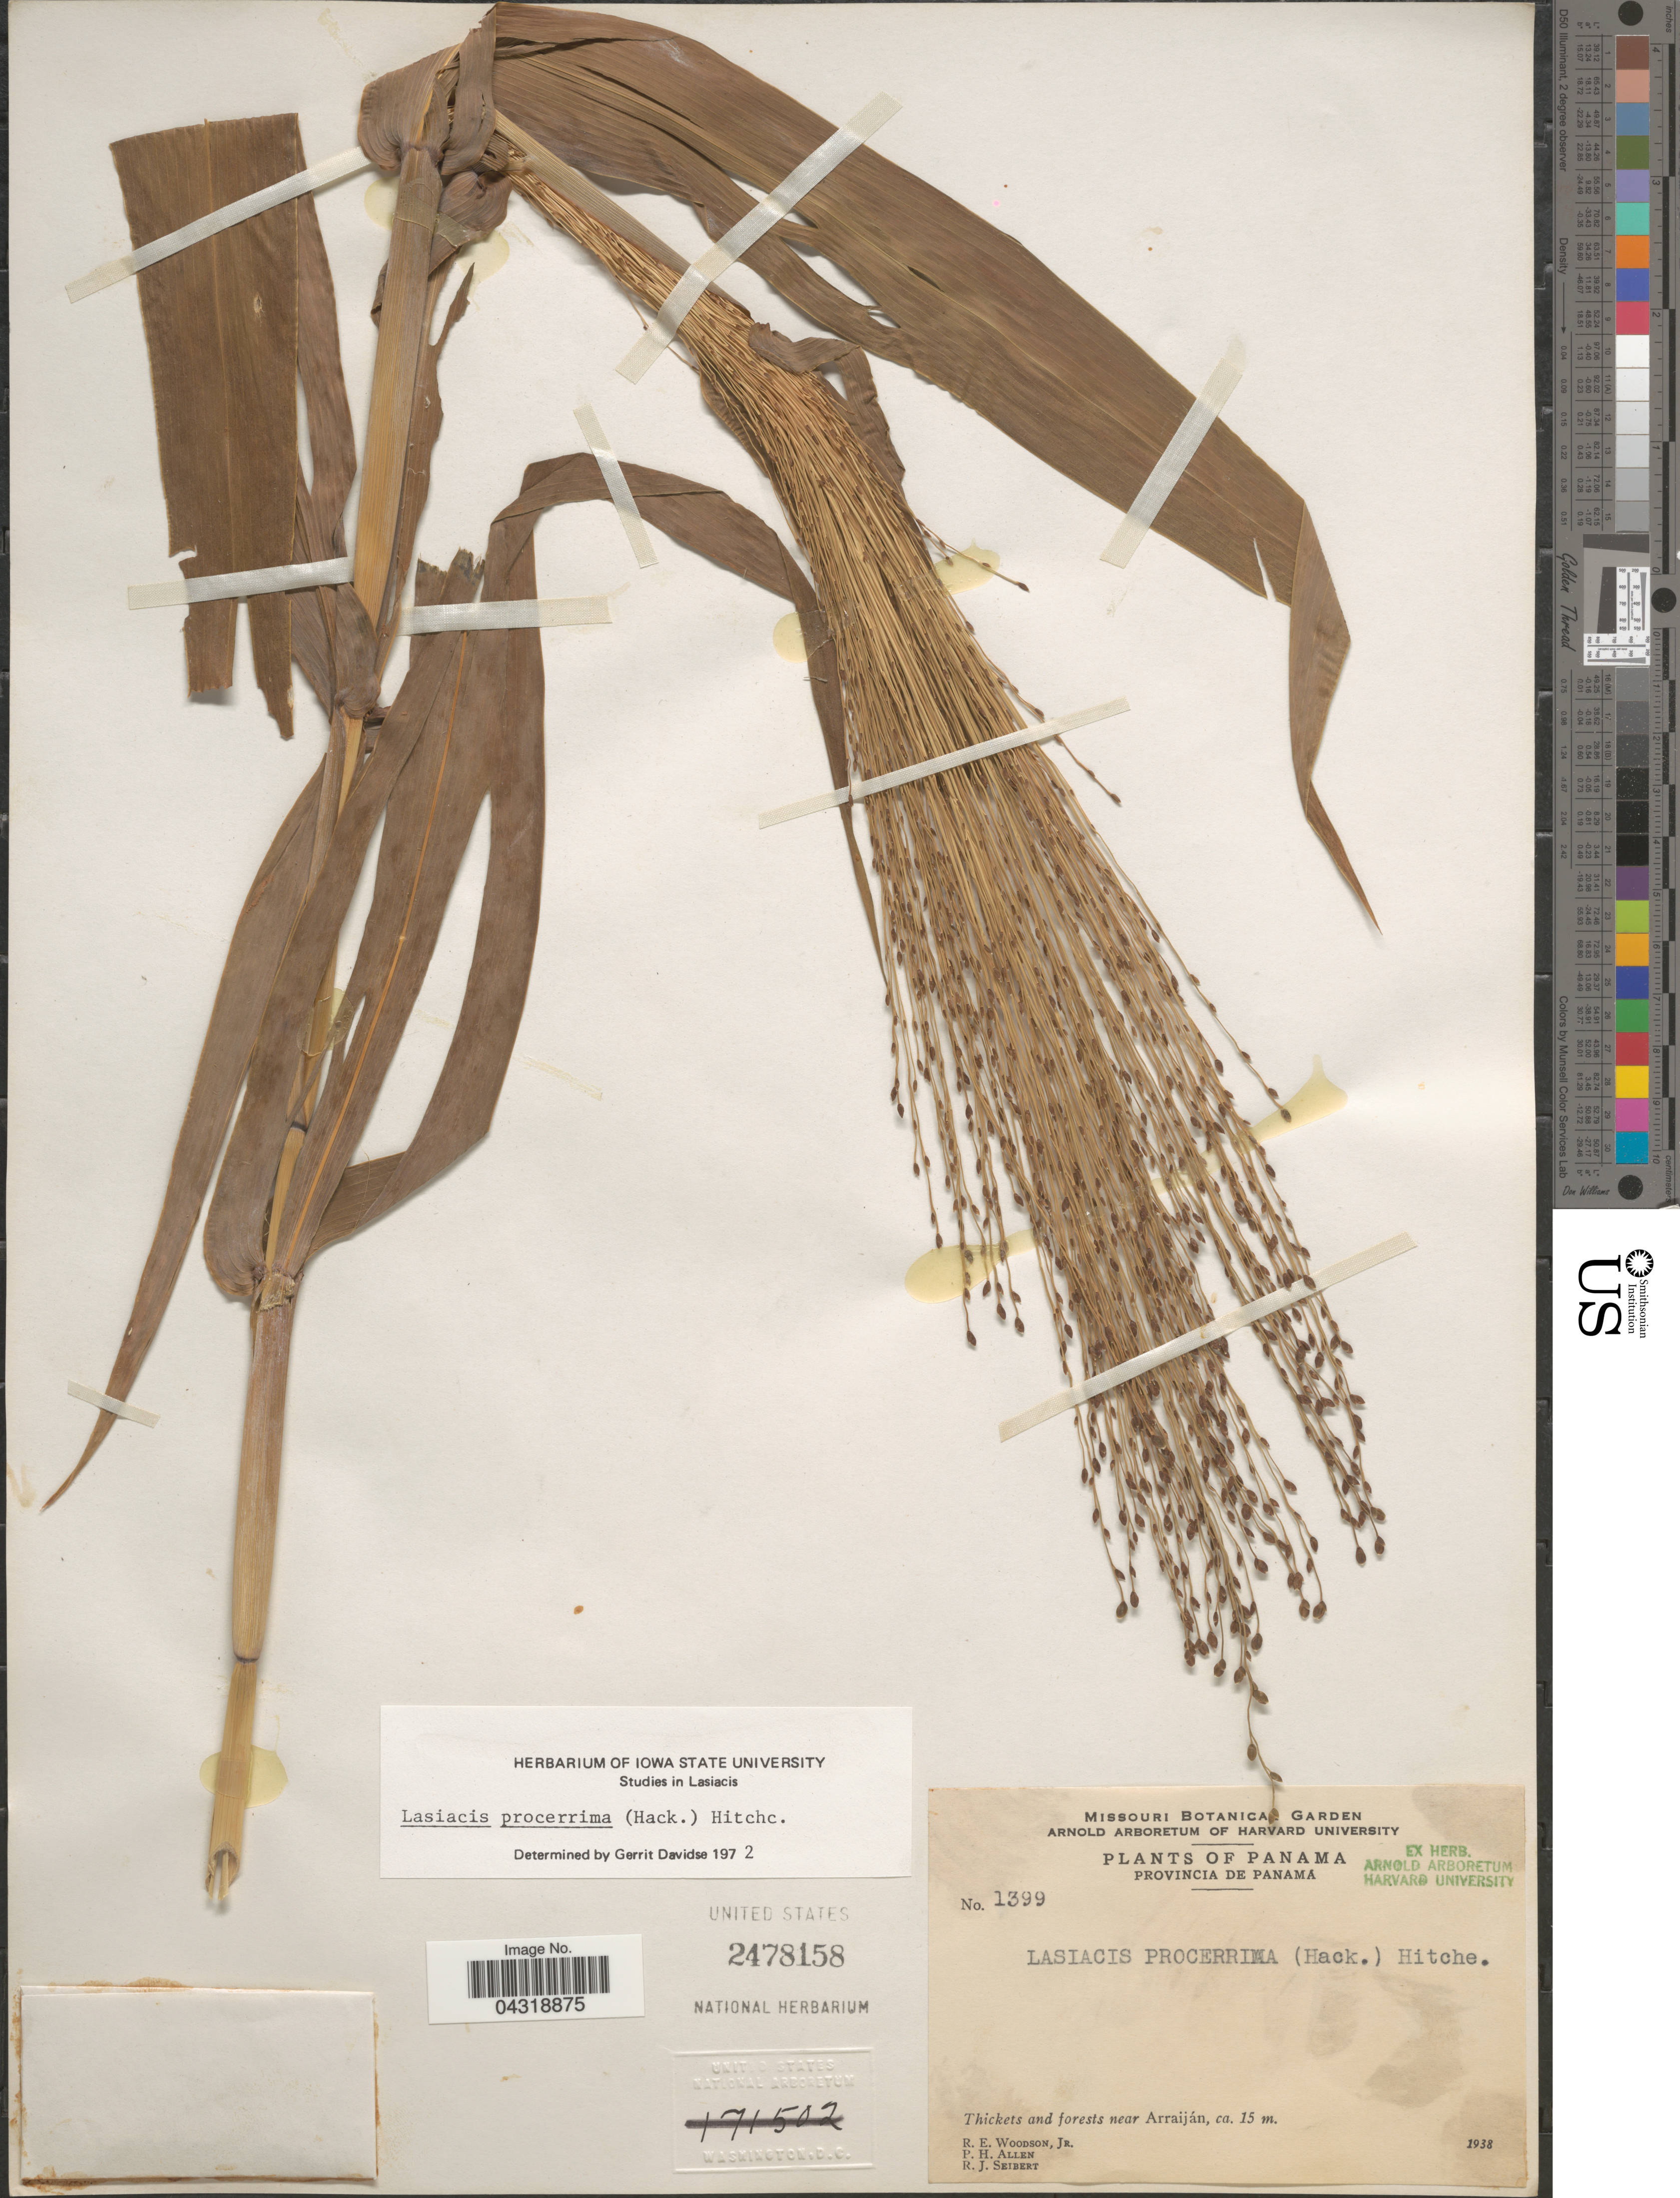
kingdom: Plantae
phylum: Tracheophyta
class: Liliopsida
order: Poales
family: Poaceae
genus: Lasiacis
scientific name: Lasiacis procerrima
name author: (Hack.) Hitchc.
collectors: R. E. Woodson, P. H. Allen & R. J. Seibert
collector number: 1399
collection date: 1938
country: Panama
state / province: Panamá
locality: Thickets and forests near Arraiján.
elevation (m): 15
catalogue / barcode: US 2478158